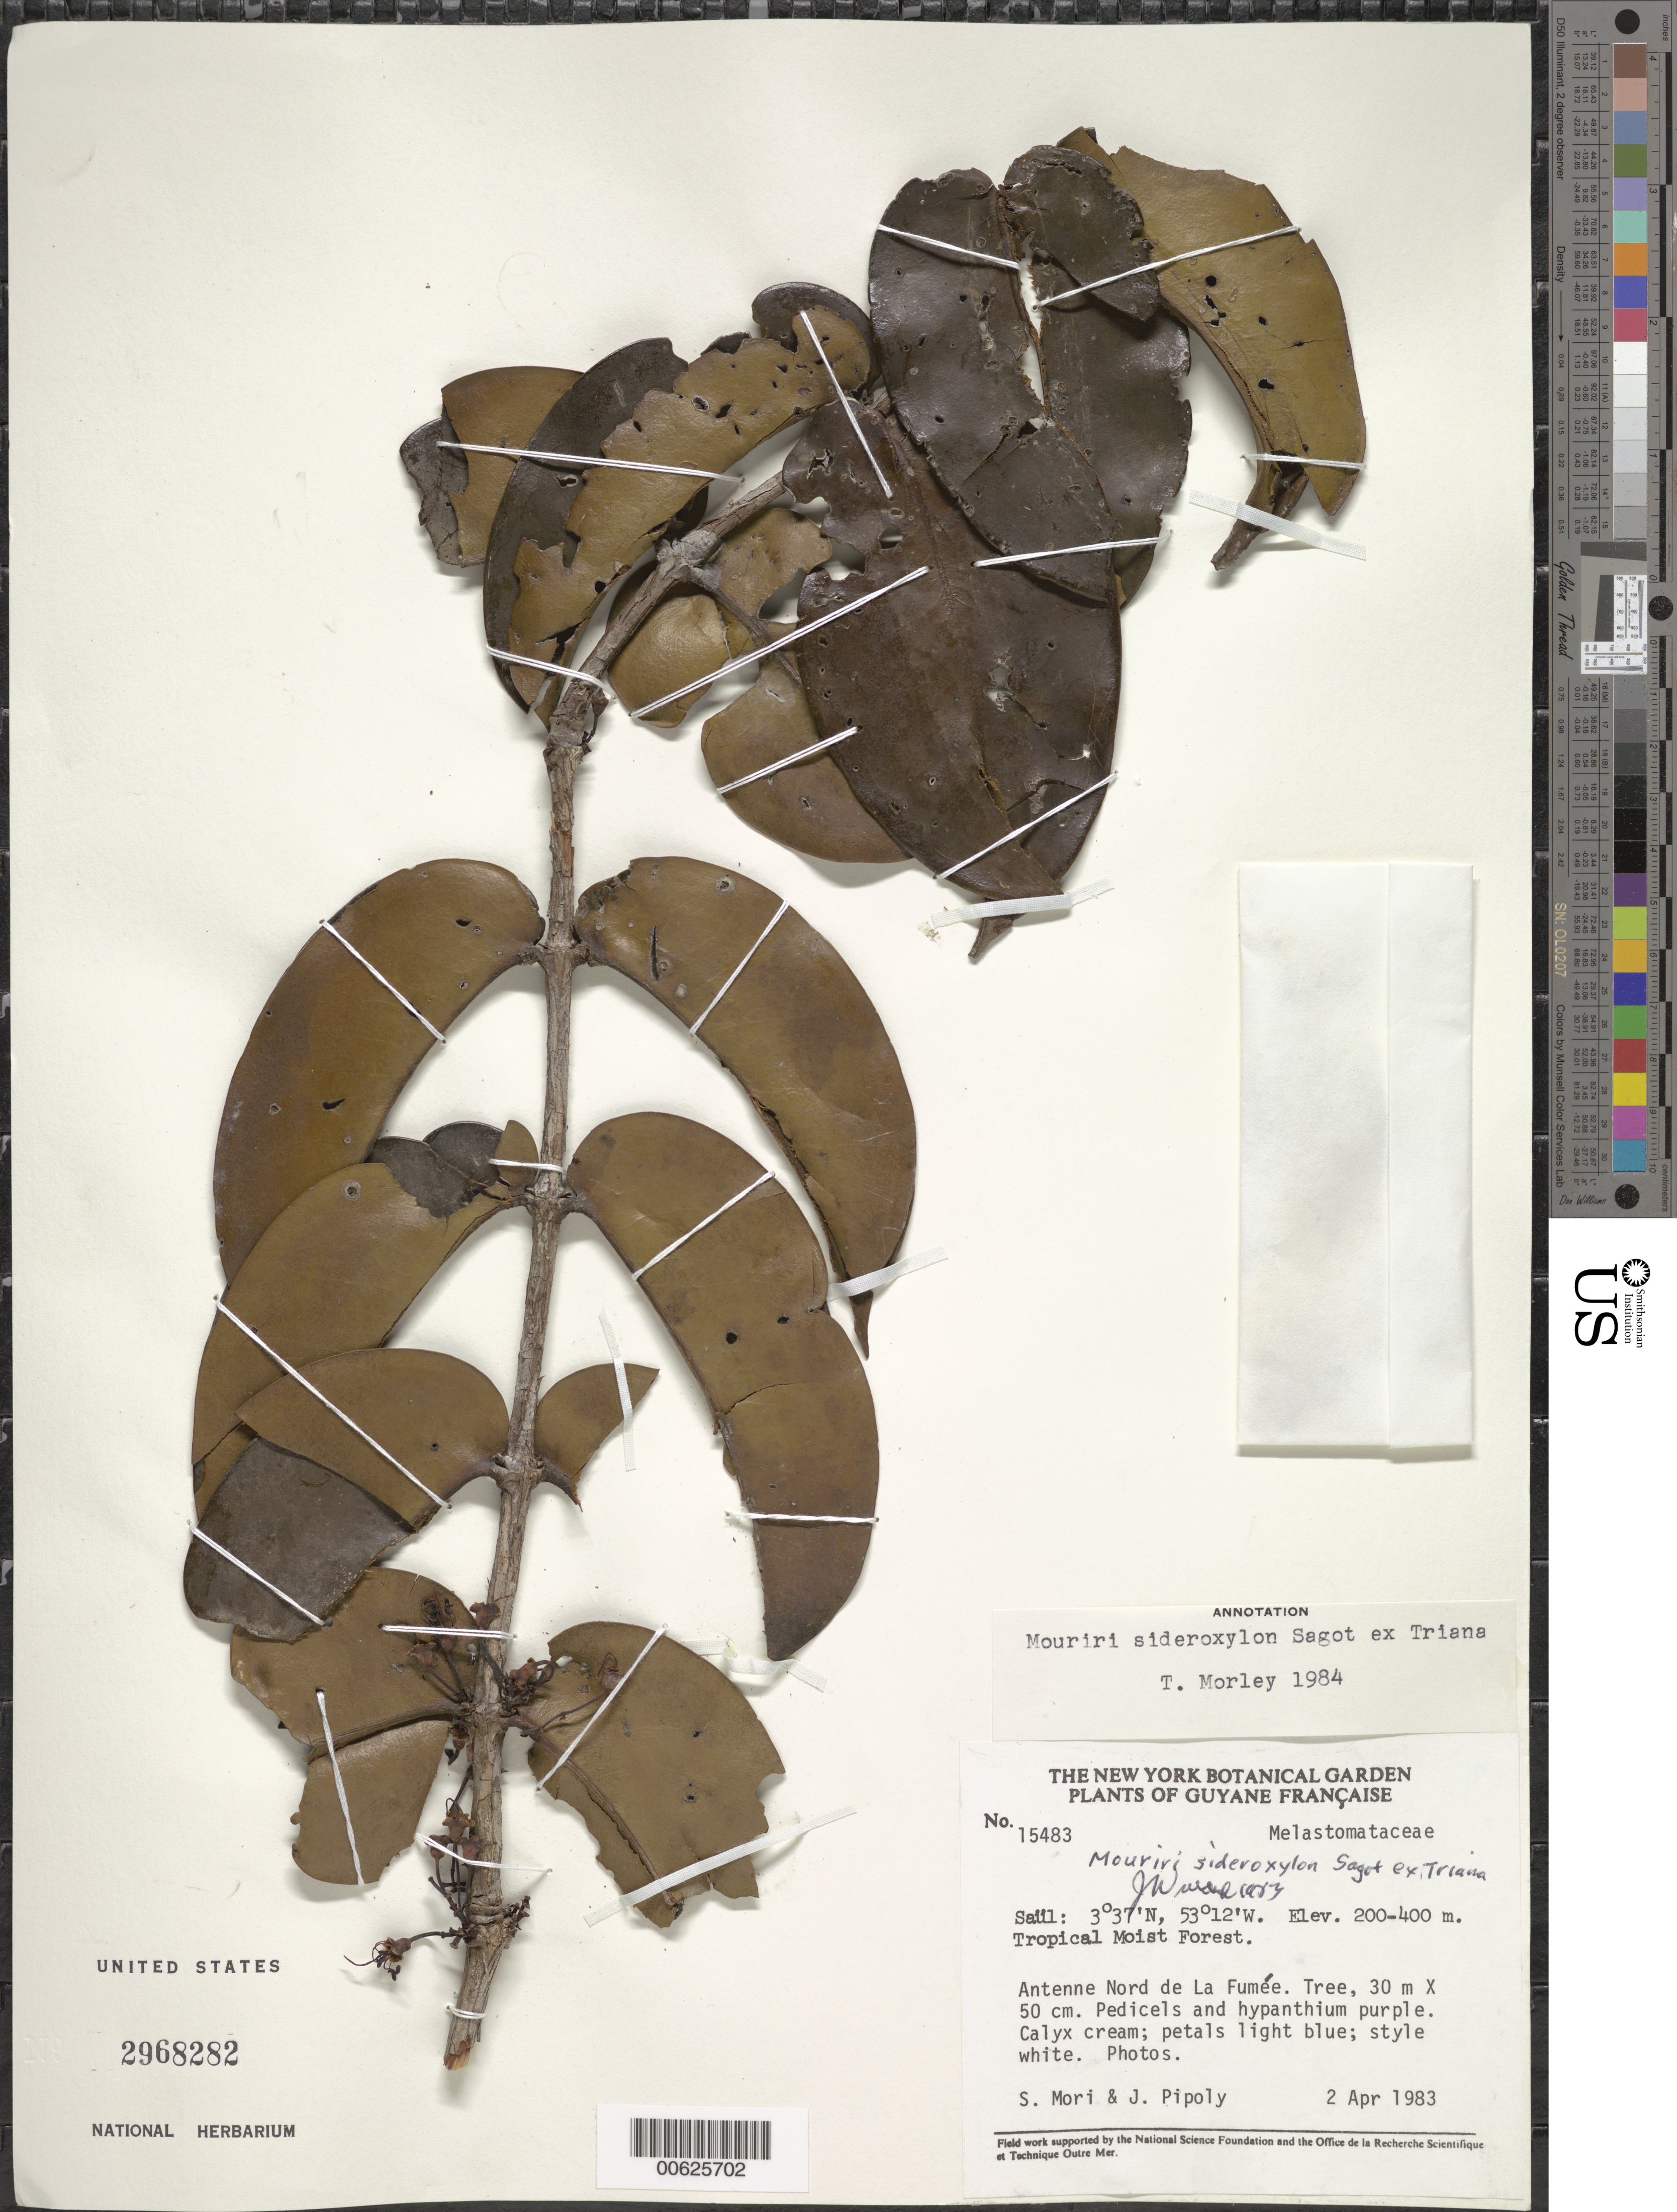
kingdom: Plantae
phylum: Tracheophyta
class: Magnoliopsida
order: Myrtales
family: Melastomataceae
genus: Mouriri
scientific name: Mouriri sideroxylon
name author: Sagot ex Triana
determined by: Morley, T.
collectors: S. Mori & J. J. Pipoly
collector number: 15483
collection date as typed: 2-Apr-83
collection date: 1983-04-02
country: French Guiana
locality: Saül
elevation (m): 200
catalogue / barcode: US 2968282